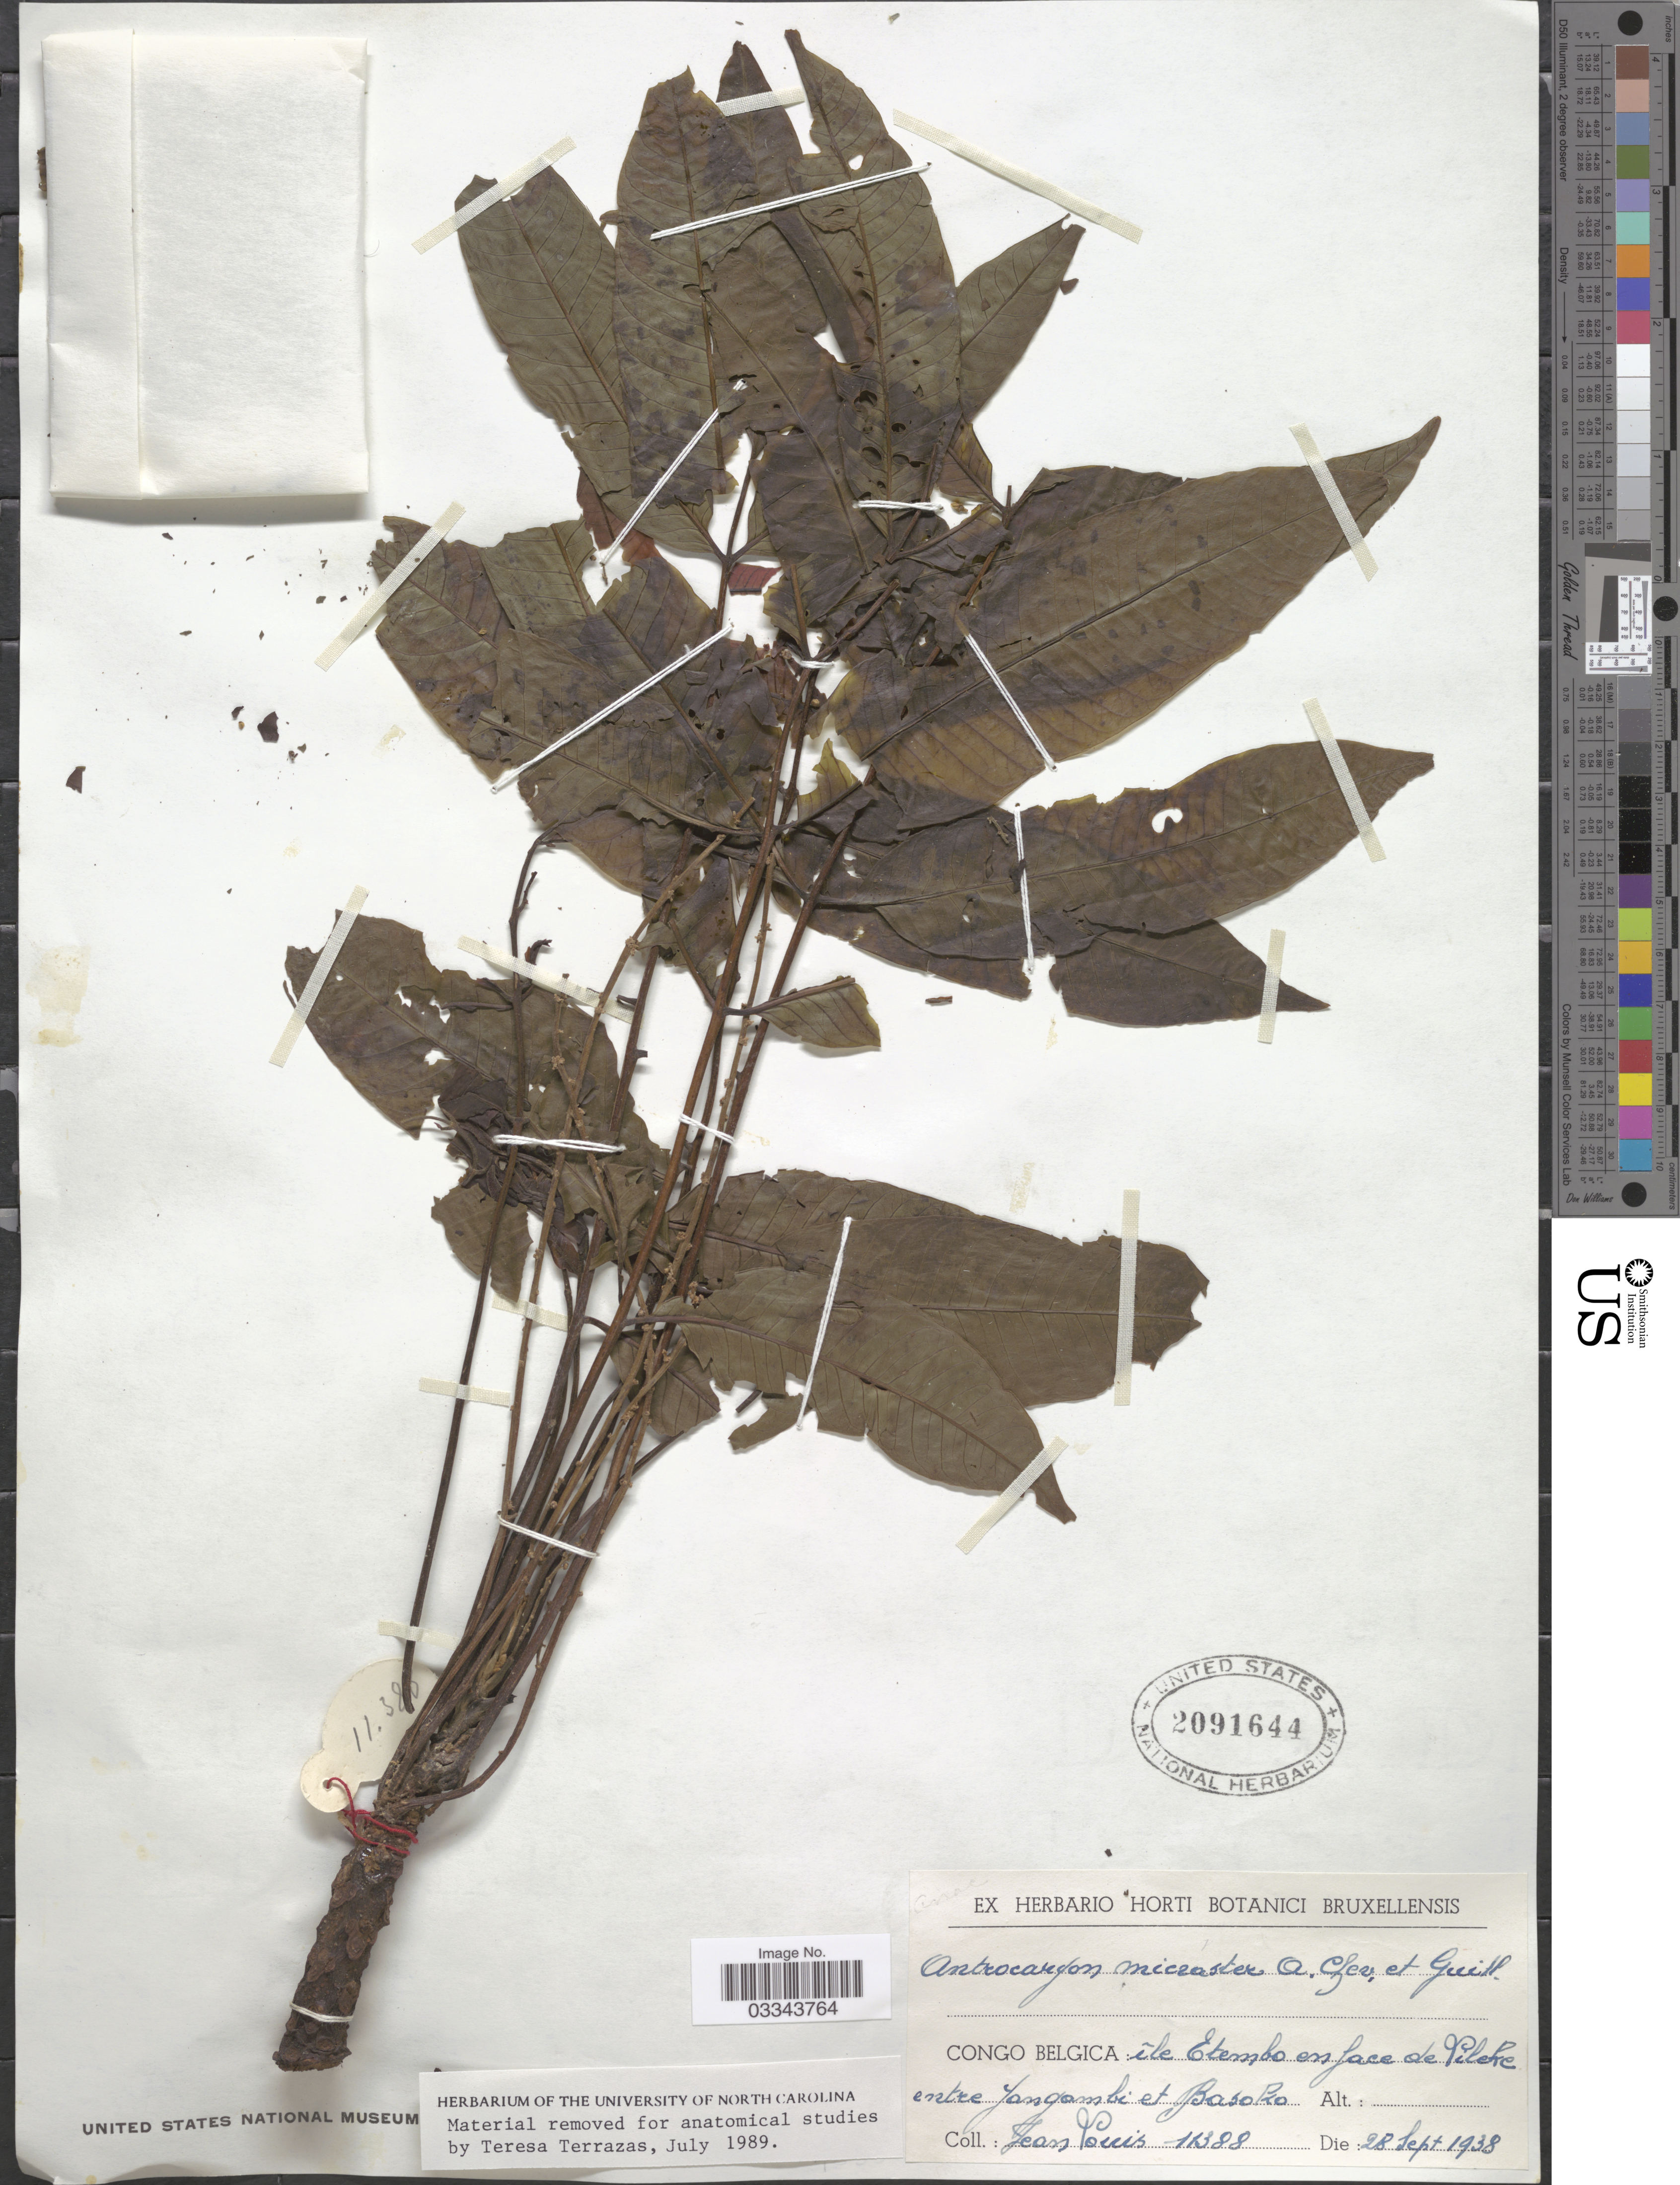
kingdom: Plantae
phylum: Tracheophyta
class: Magnoliopsida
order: Sapindales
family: Anacardiaceae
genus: Antrocaryon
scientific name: Antrocaryon micraster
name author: A. Chev. & Guill.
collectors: J. Louis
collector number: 11388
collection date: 1938-09-28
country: Congo, Democratic Republic of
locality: Congo Belgica: Ile Etembo en face de Lileke entre Yangambi et Basoko.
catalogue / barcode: US 2091644